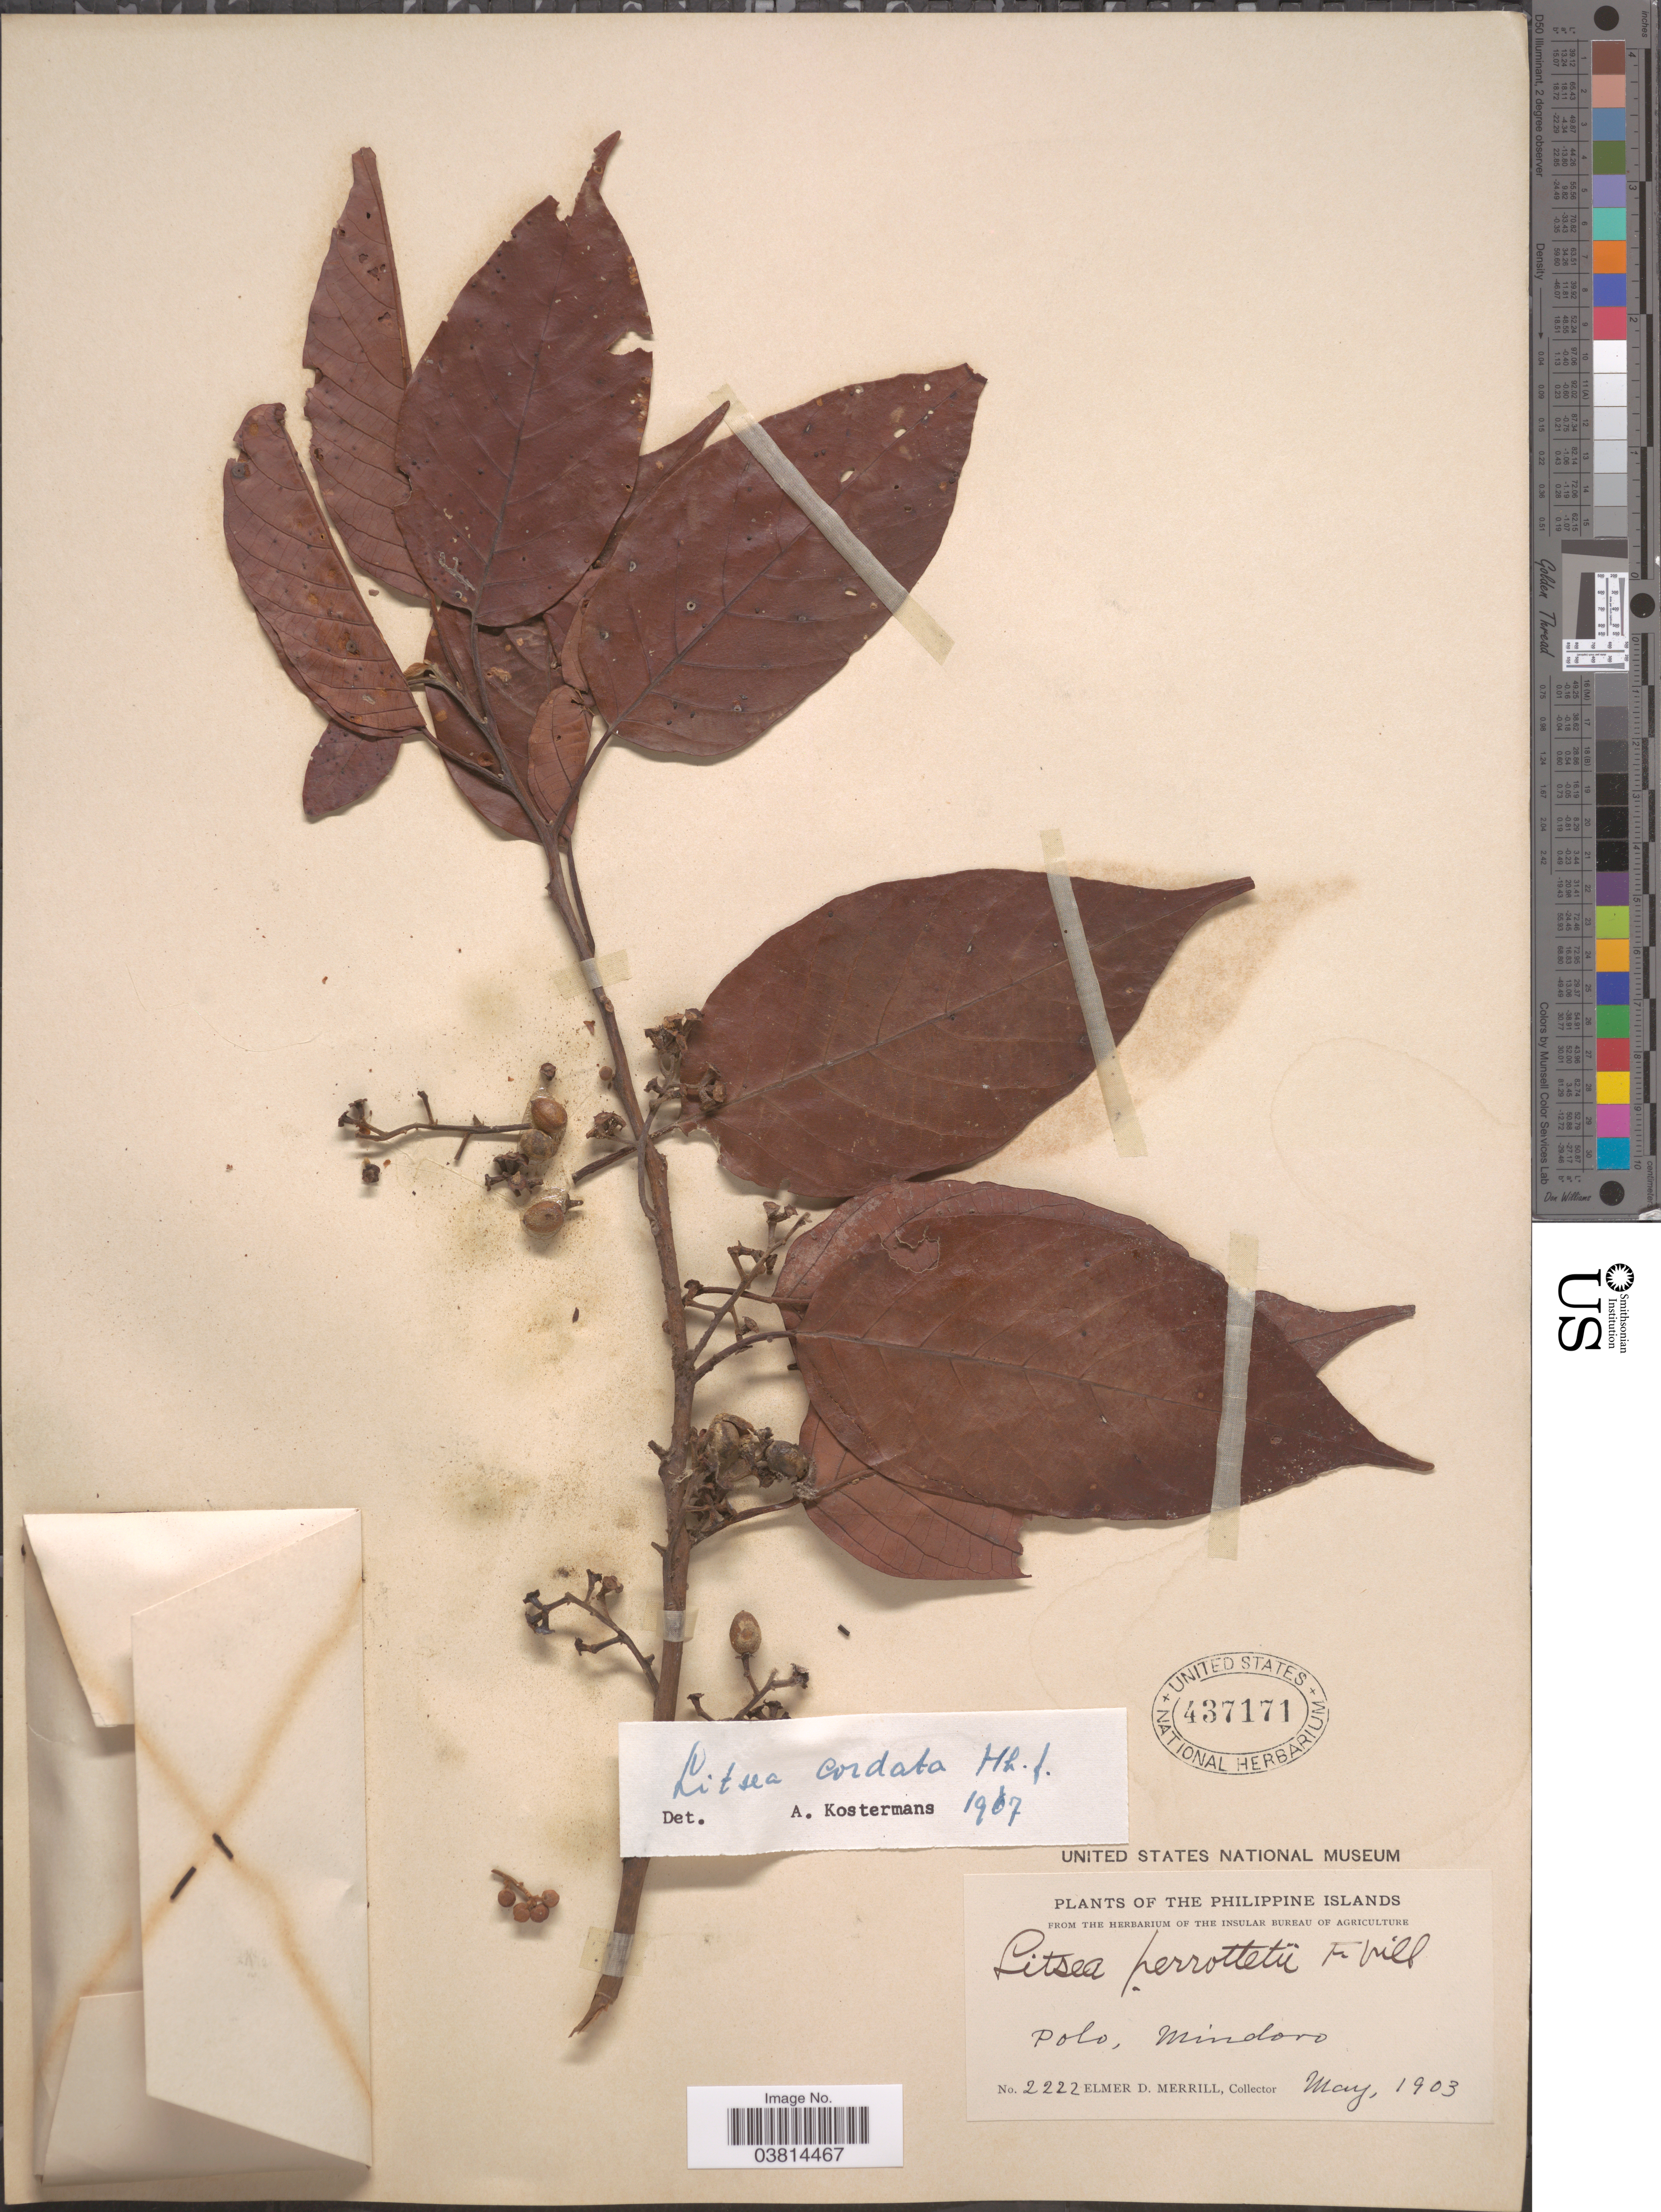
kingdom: Plantae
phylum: Tracheophyta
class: Magnoliopsida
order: Laurales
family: Lauraceae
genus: Litsea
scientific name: Litsea cordata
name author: Hook. f.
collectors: E. D. Merrill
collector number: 2222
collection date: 1903-05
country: Philippines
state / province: Mimaropa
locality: Polo, Mindoro.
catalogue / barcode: US 437171